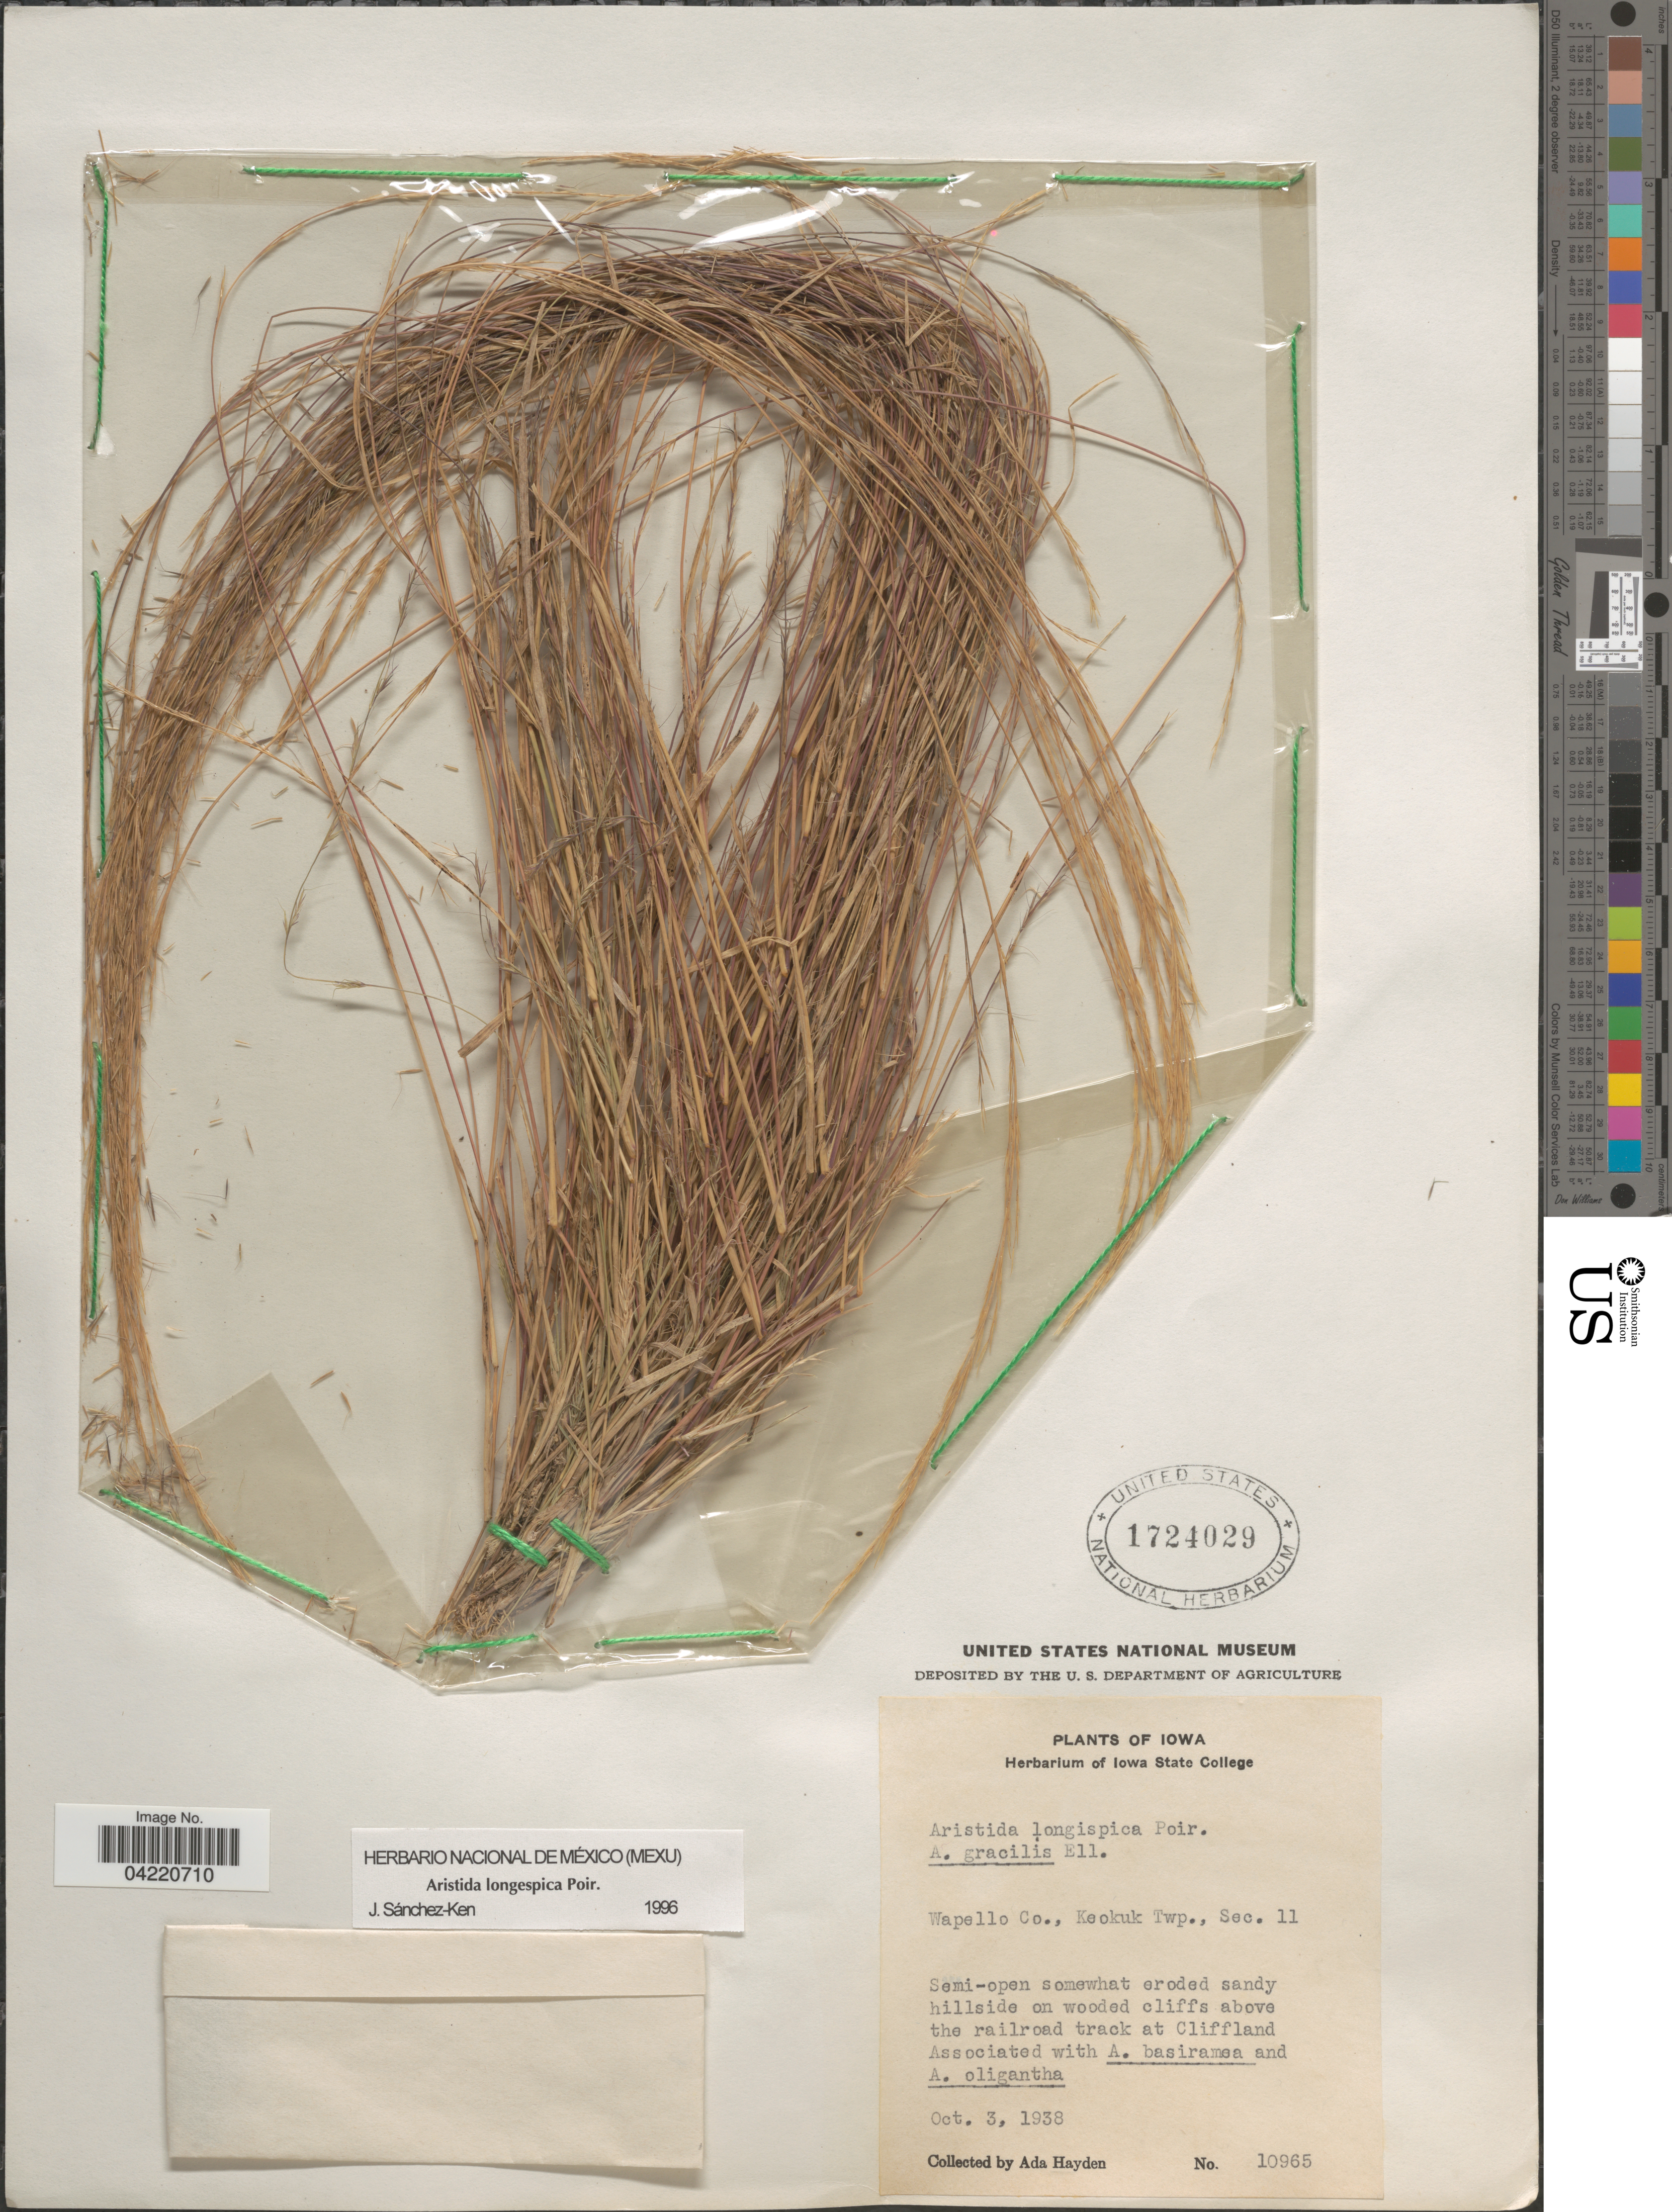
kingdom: Plantae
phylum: Tracheophyta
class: Liliopsida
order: Poales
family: Poaceae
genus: Aristida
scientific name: Aristida longespica var. longespica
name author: Poir.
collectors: Ada Hayden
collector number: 10965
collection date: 1938-10-03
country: United States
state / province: Iowa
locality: Wapello Co., Keokuk Twp., Sec. 11. Semi-open somewhat eroded sandy hillside on wooded cliffs above the railroad track at Cliffland.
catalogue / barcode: US 1724029